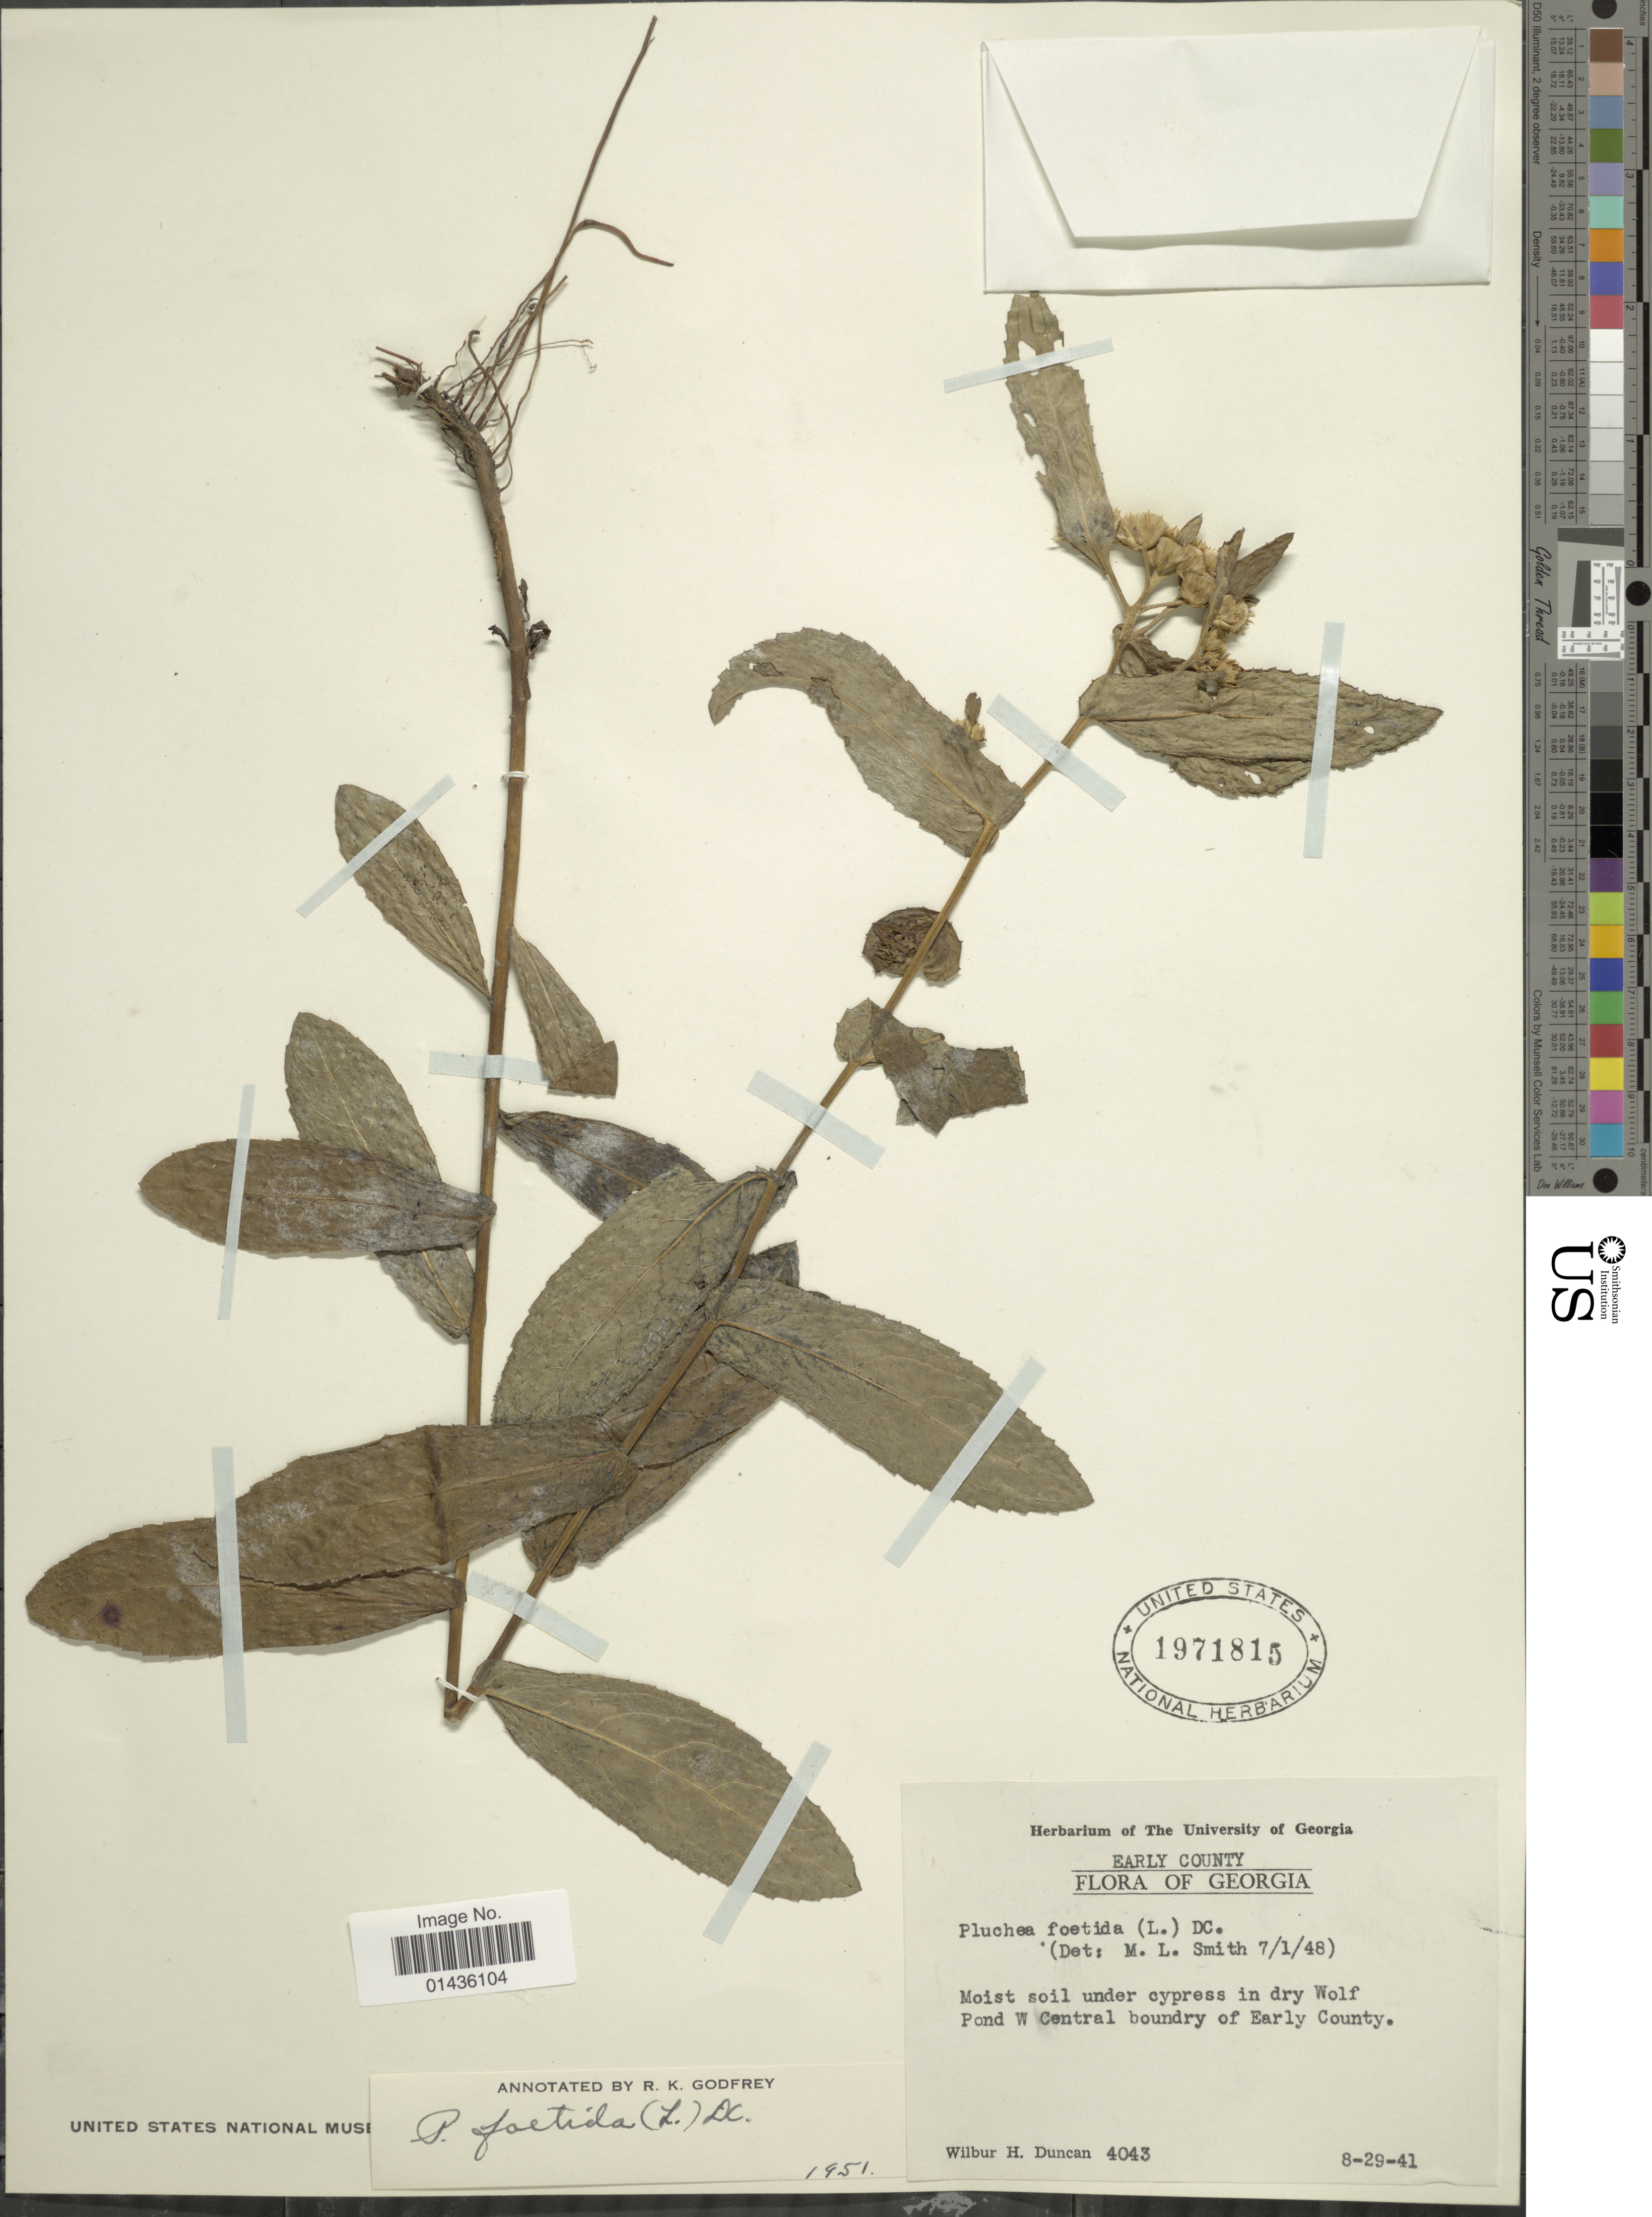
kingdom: Plantae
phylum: Tracheophyta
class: Magnoliopsida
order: Asterales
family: Asteraceae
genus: Pluchea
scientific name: Pluchea foetida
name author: (L.) DC.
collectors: W. H. Duncan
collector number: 4043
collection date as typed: Transcribed d/m/y: 29/8/41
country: United States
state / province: Georgia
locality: Early County, Wolf Pond W Central boundary of Early County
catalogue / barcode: US 1971815